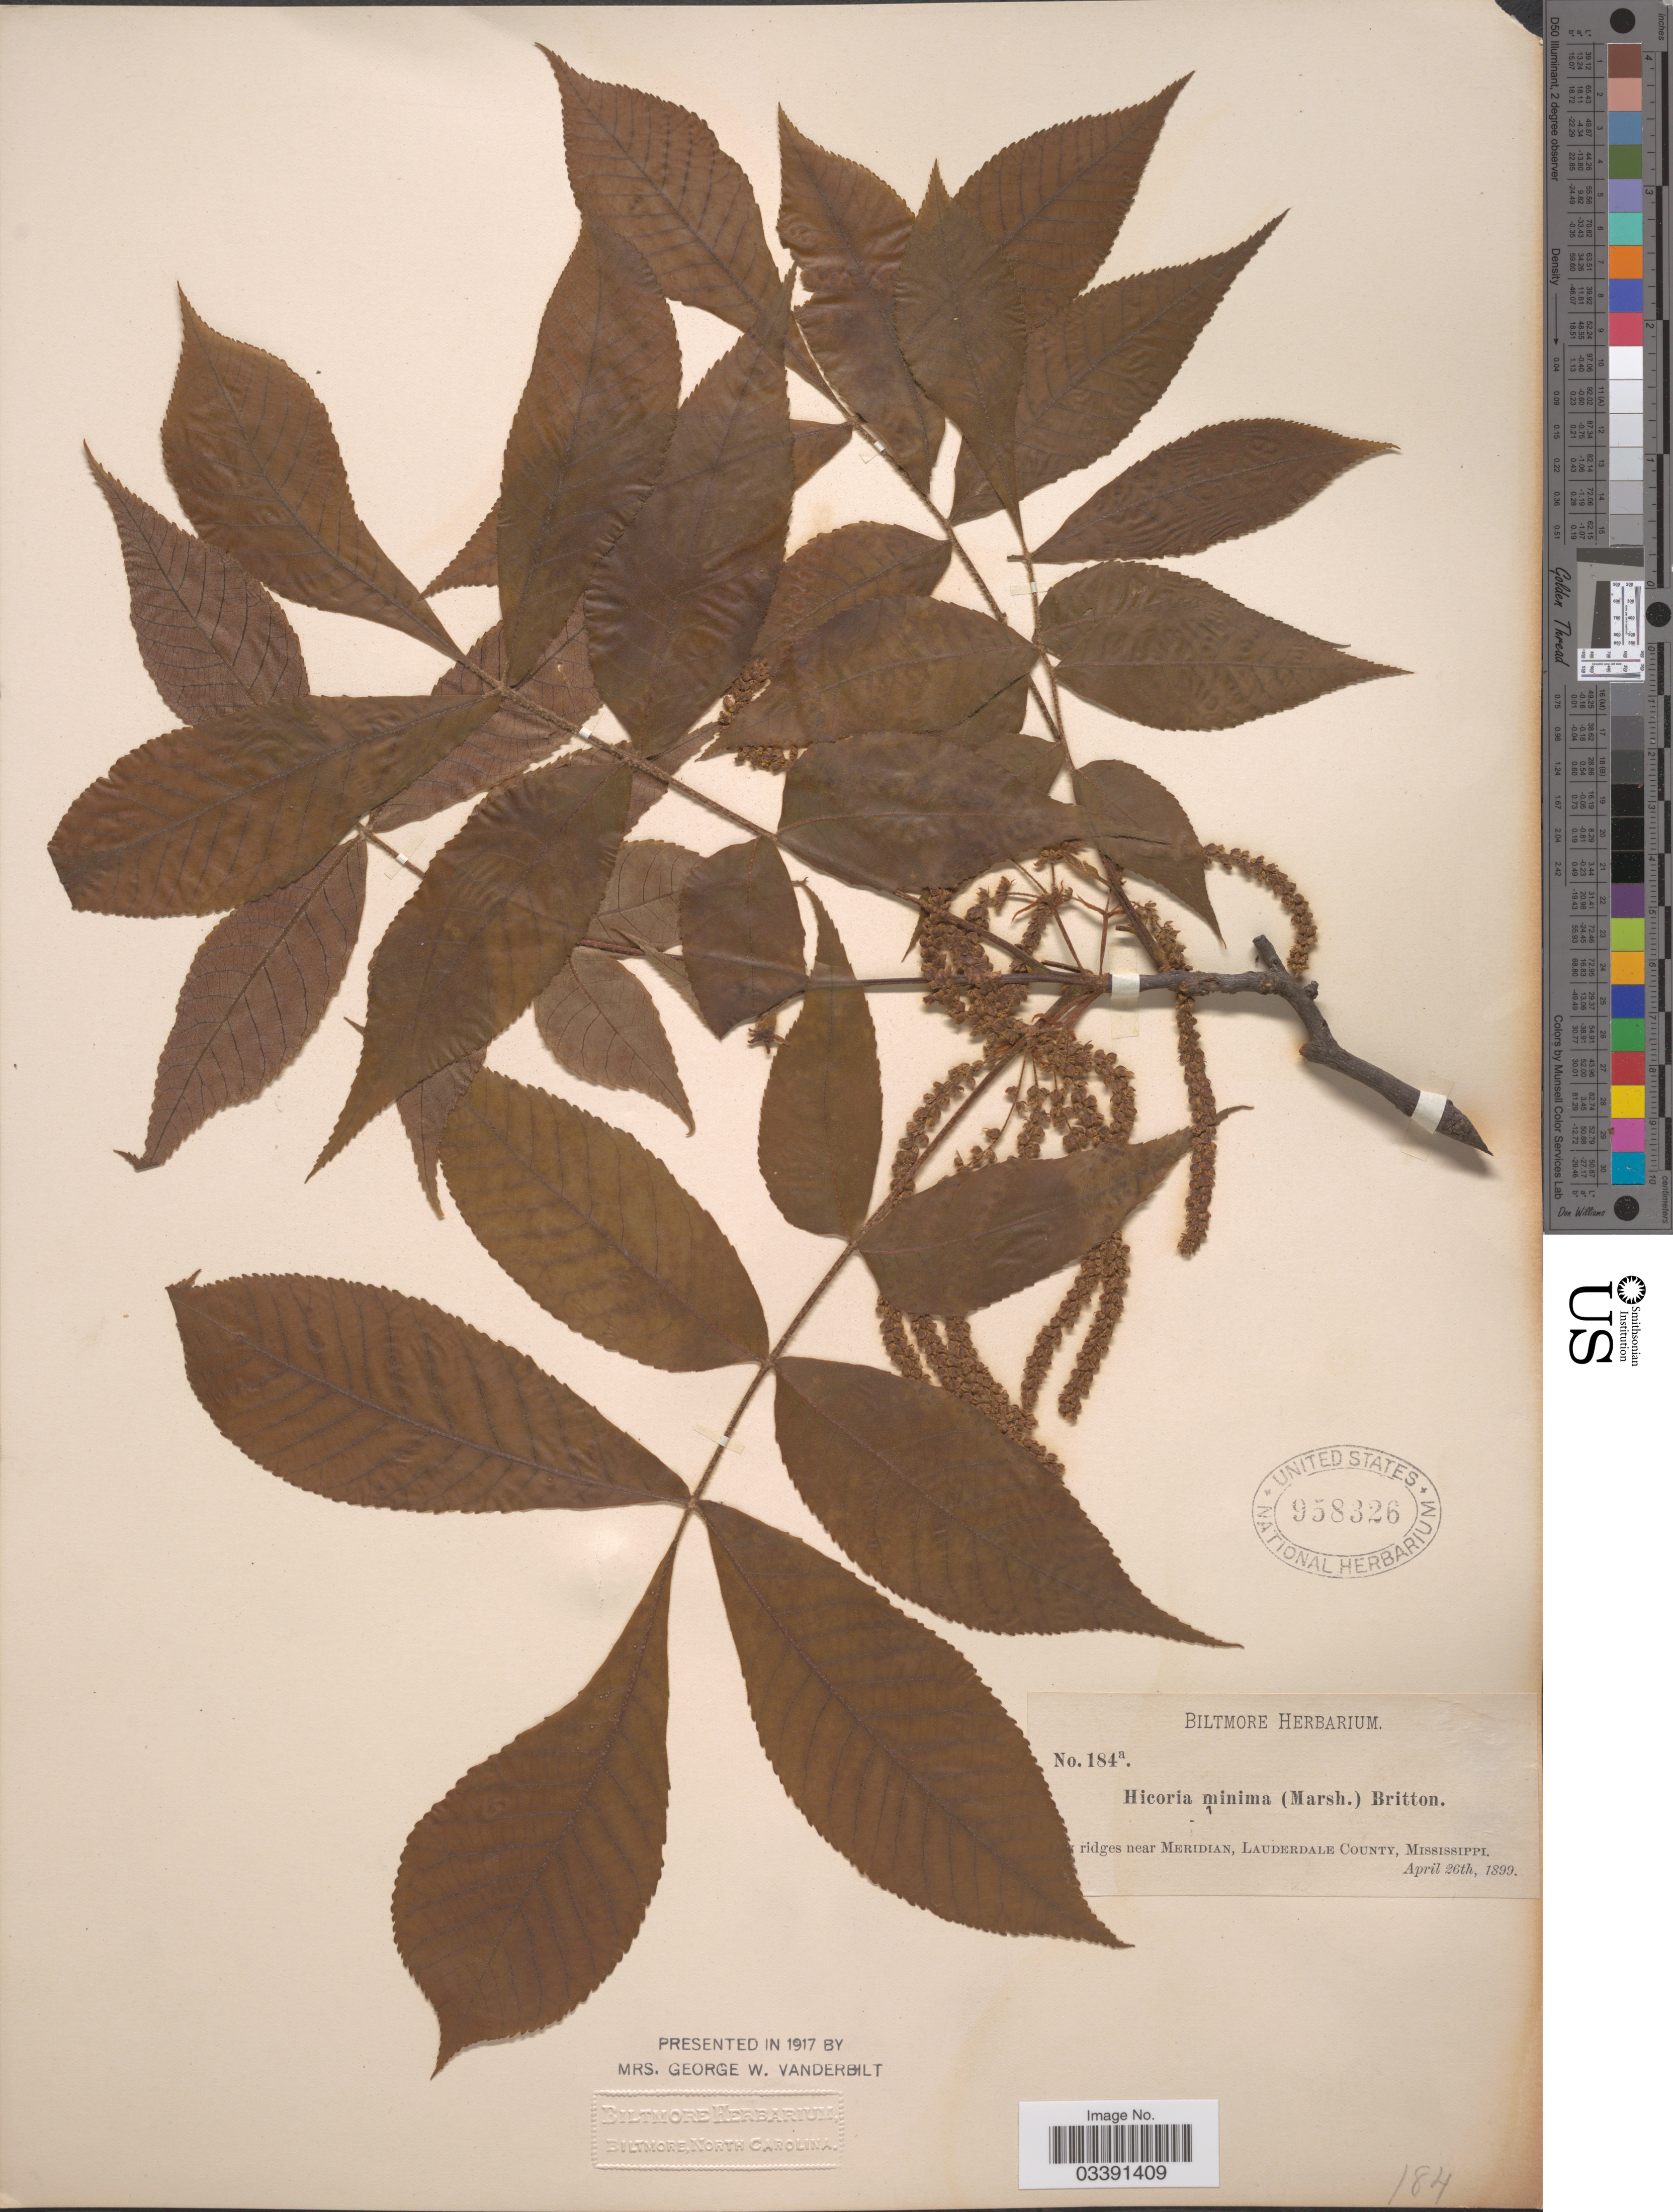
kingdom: Plantae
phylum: Tracheophyta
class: Magnoliopsida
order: Fagales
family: Juglandaceae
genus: Carya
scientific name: Carya cordiformis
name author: (Wangenh.) K. Koch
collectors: ex herb. Biltmore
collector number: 184a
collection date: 1899-04-26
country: United States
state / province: Mississippi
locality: [illegible text] ridges near Meridian, Lauderdale County.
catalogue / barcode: US 958326